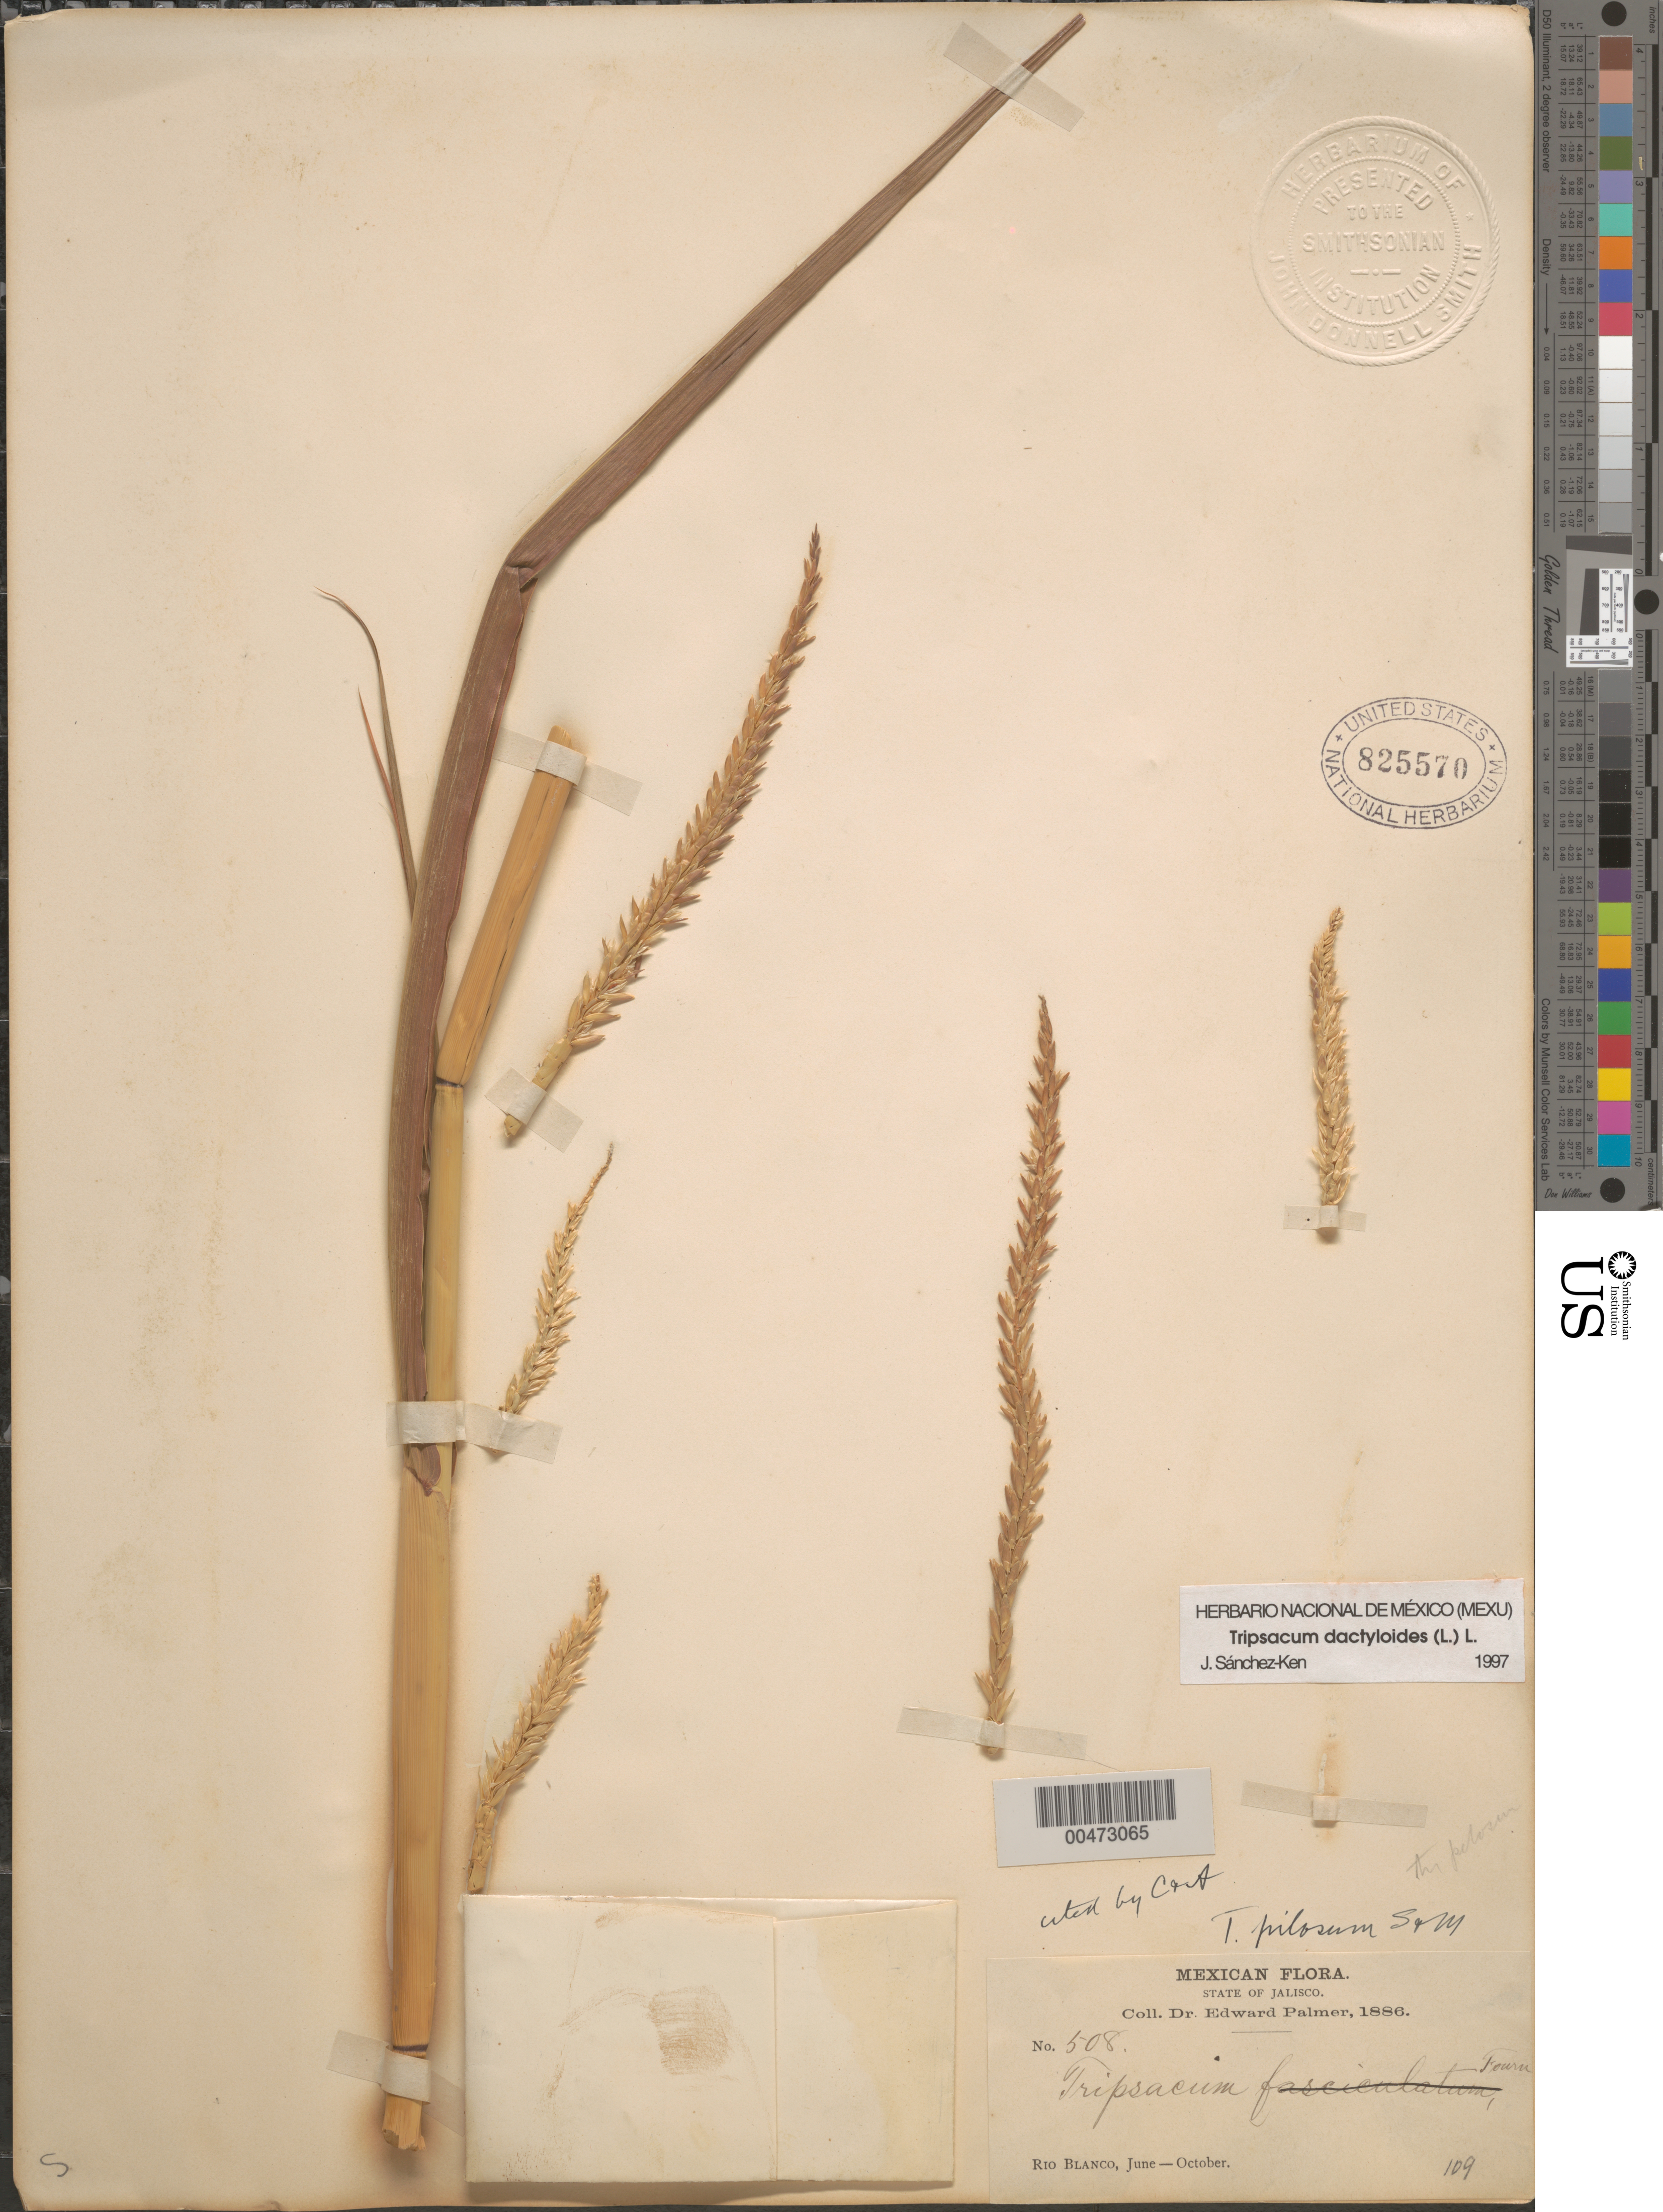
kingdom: Plantae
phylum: Tracheophyta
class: Liliopsida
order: Poales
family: Poaceae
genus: Tripsacum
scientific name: Tripsacum dactyloides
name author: (L.) L.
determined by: Sánchez-Ken, J. G.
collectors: E. Palmer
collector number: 508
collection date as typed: Jun 1886 to Oct 1886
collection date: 1886-06/1886-10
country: Mexico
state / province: Jalisco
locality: Rio Blanco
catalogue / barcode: US 825570